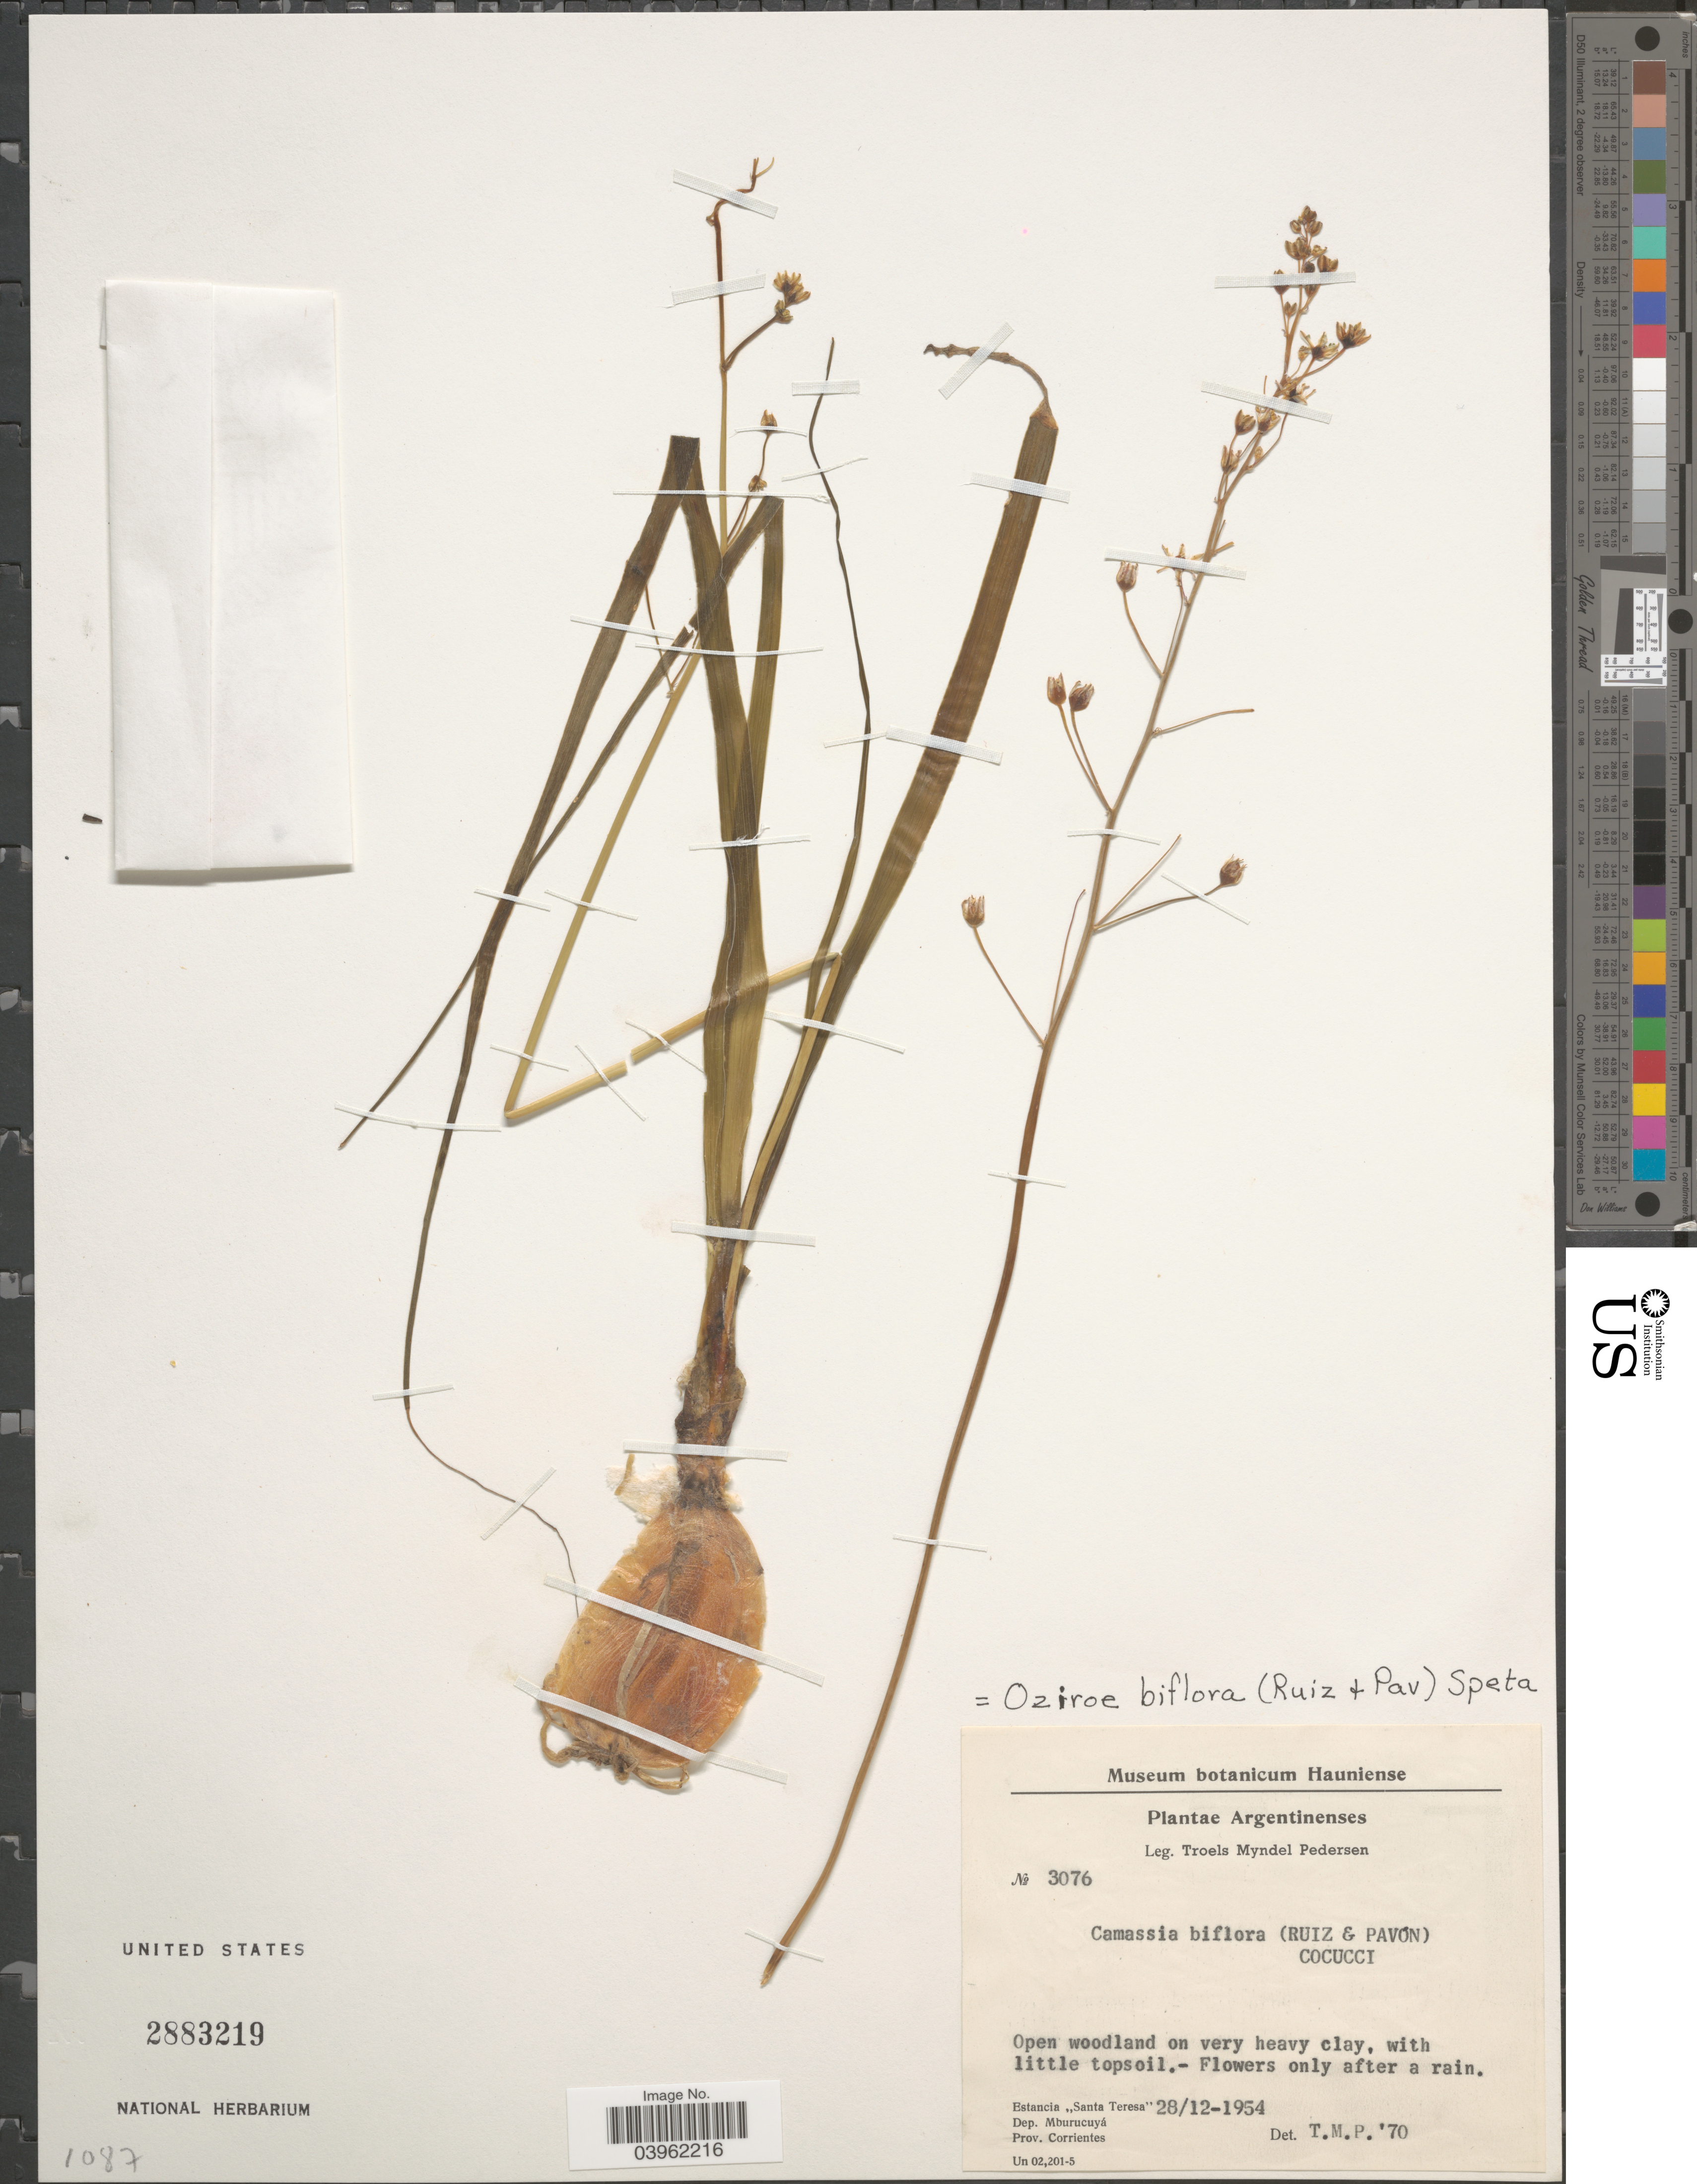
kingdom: Plantae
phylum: Tracheophyta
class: Liliopsida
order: Asparagales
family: Asparagaceae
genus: Oziroe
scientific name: Oziroë biflora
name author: (Ruiz & Pav.) Speta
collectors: T. Pederson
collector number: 3076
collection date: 1954-12-28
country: Argentina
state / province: Corrientes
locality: Estancia "Santa Teresa". Dep. Mburucuyá.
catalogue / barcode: US 2883219